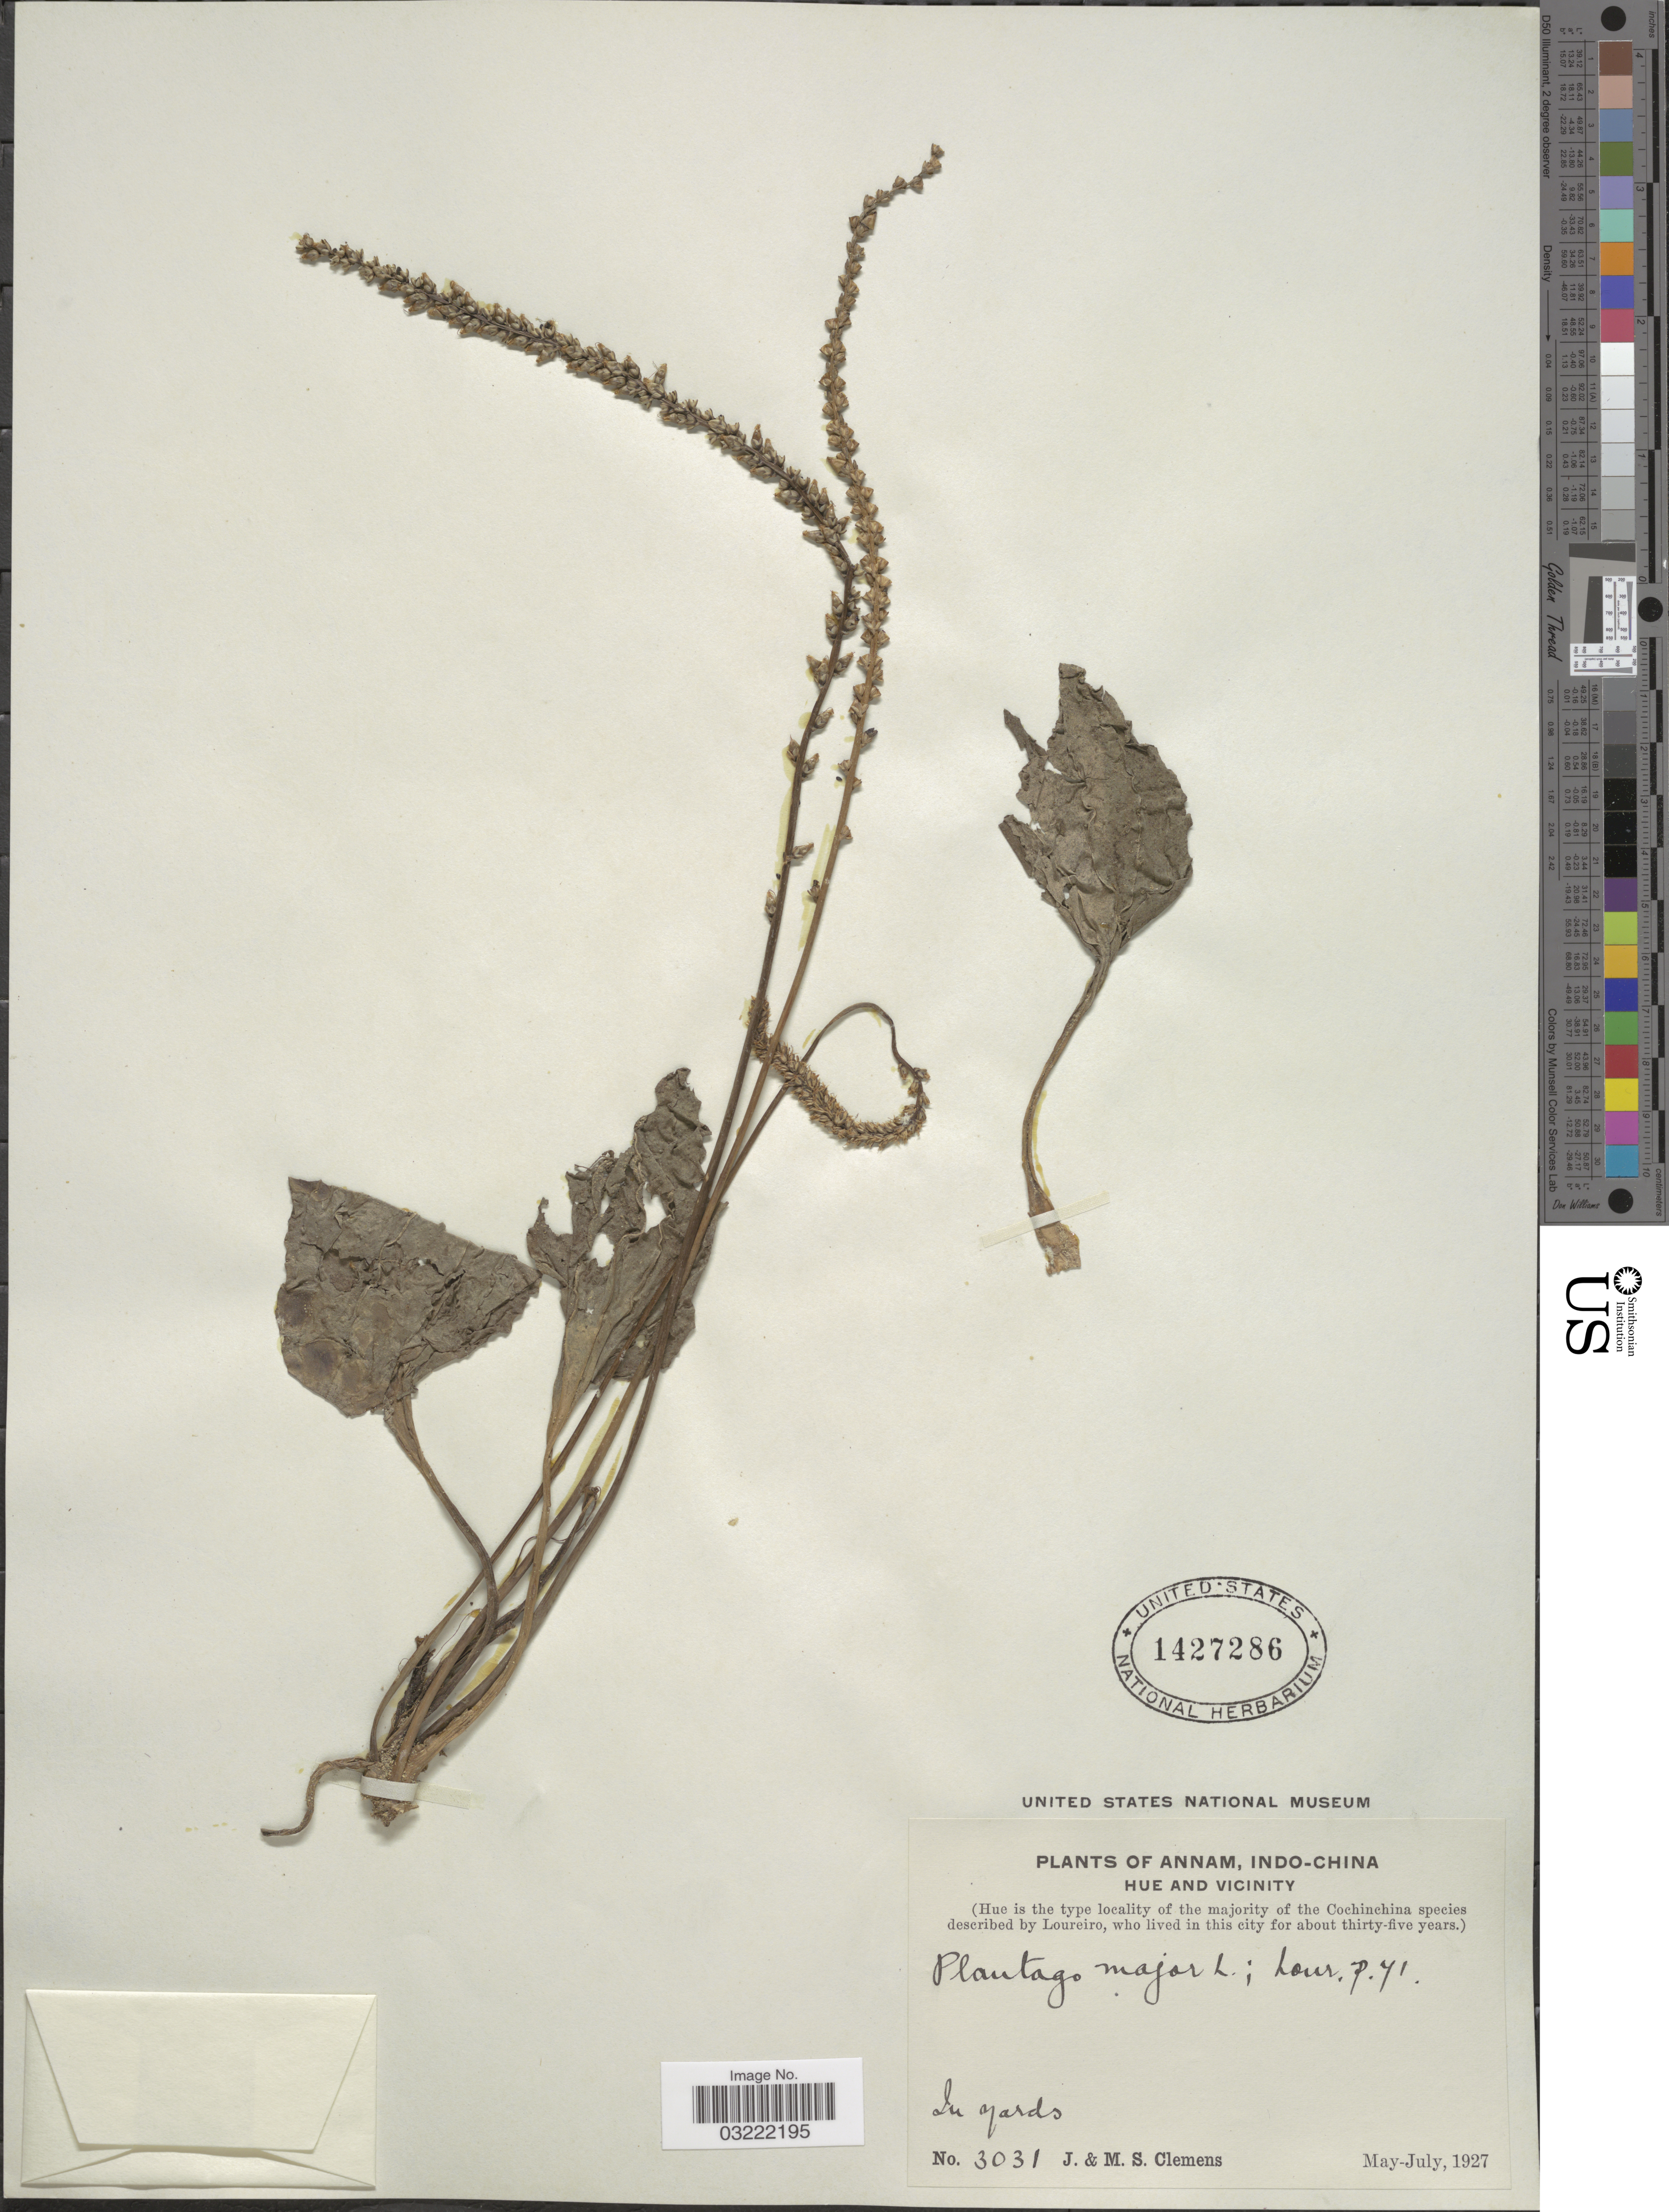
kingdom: Plantae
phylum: Tracheophyta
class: Magnoliopsida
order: Lamiales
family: Plantaginaceae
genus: Plantago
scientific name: Plantago major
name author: L.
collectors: J. Clemens & M. S. Clemens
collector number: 3031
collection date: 1927-05/1927-07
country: Vietnam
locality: Annam, Indo-China. Hue and vicinity.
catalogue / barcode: US 1427286